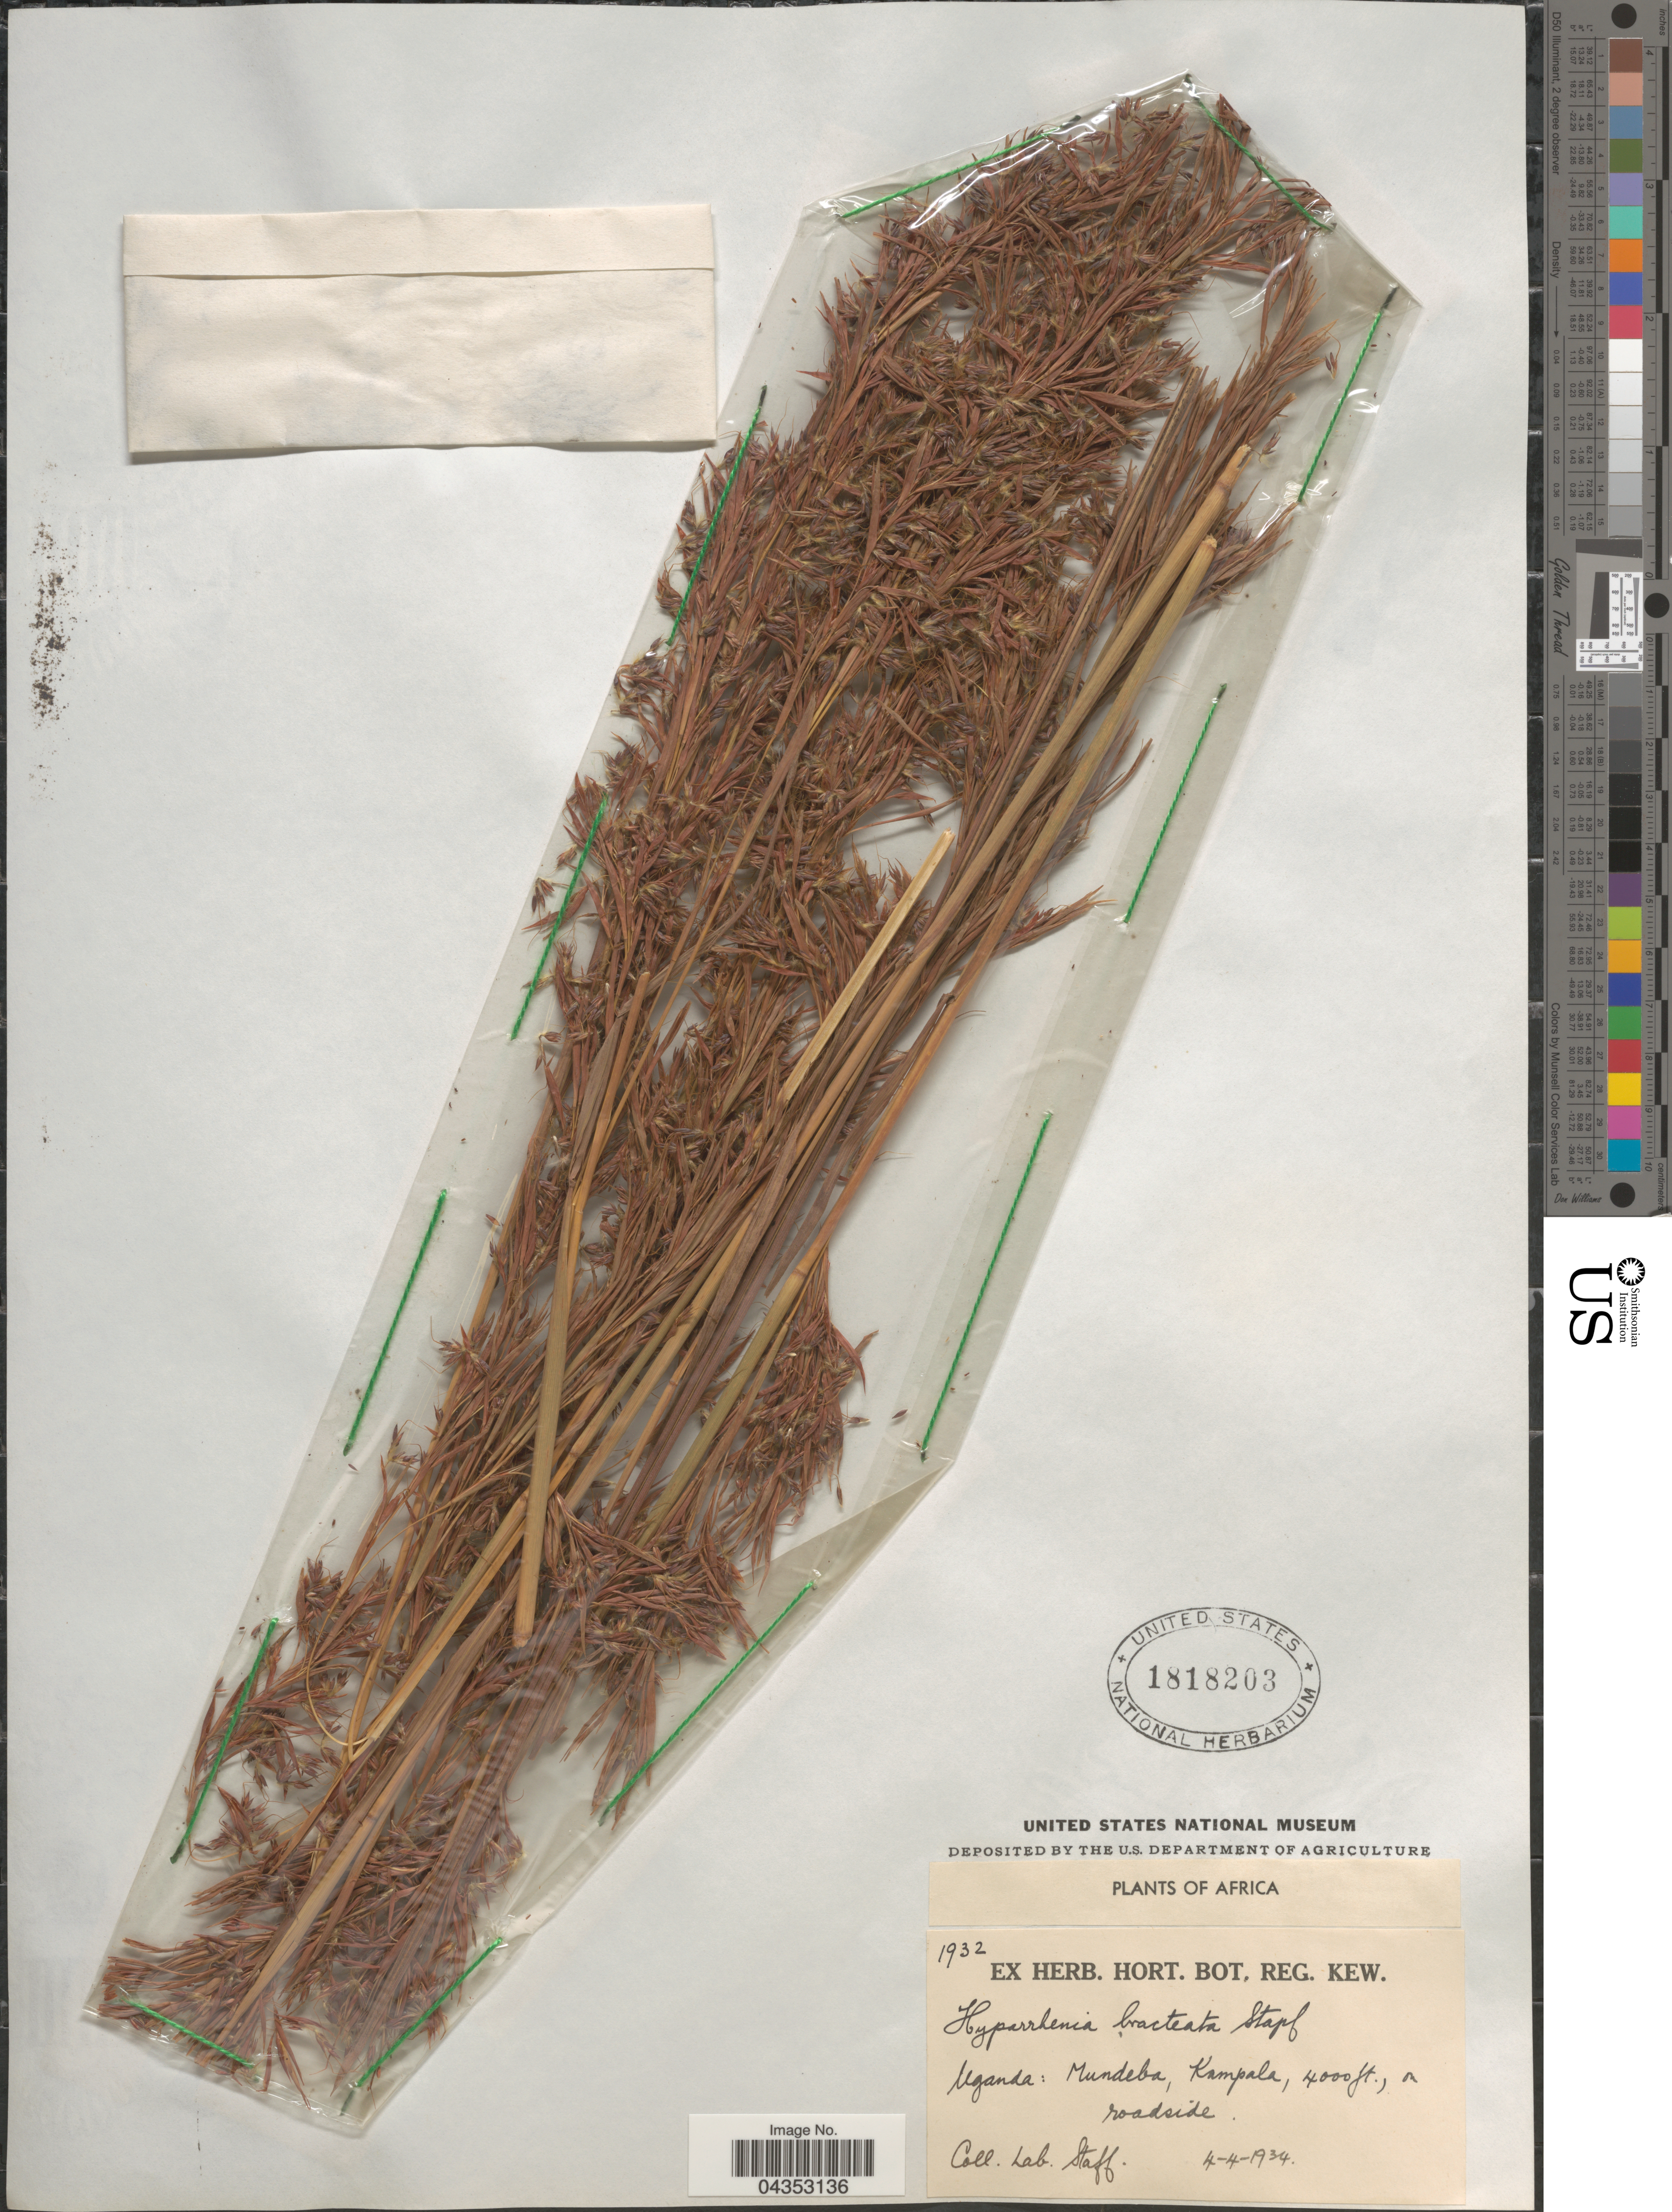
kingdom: Plantae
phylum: Tracheophyta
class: Liliopsida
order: Poales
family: Poaceae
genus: Hyparrhenia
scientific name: Hyparrhenia bracteata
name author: (Humb. & Bonpl.) Stapf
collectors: Lab. Staff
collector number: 1932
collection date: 1934-04-04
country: Uganda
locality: Mundeba, Kampala, on roadside.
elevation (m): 1219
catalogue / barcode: US 1818203